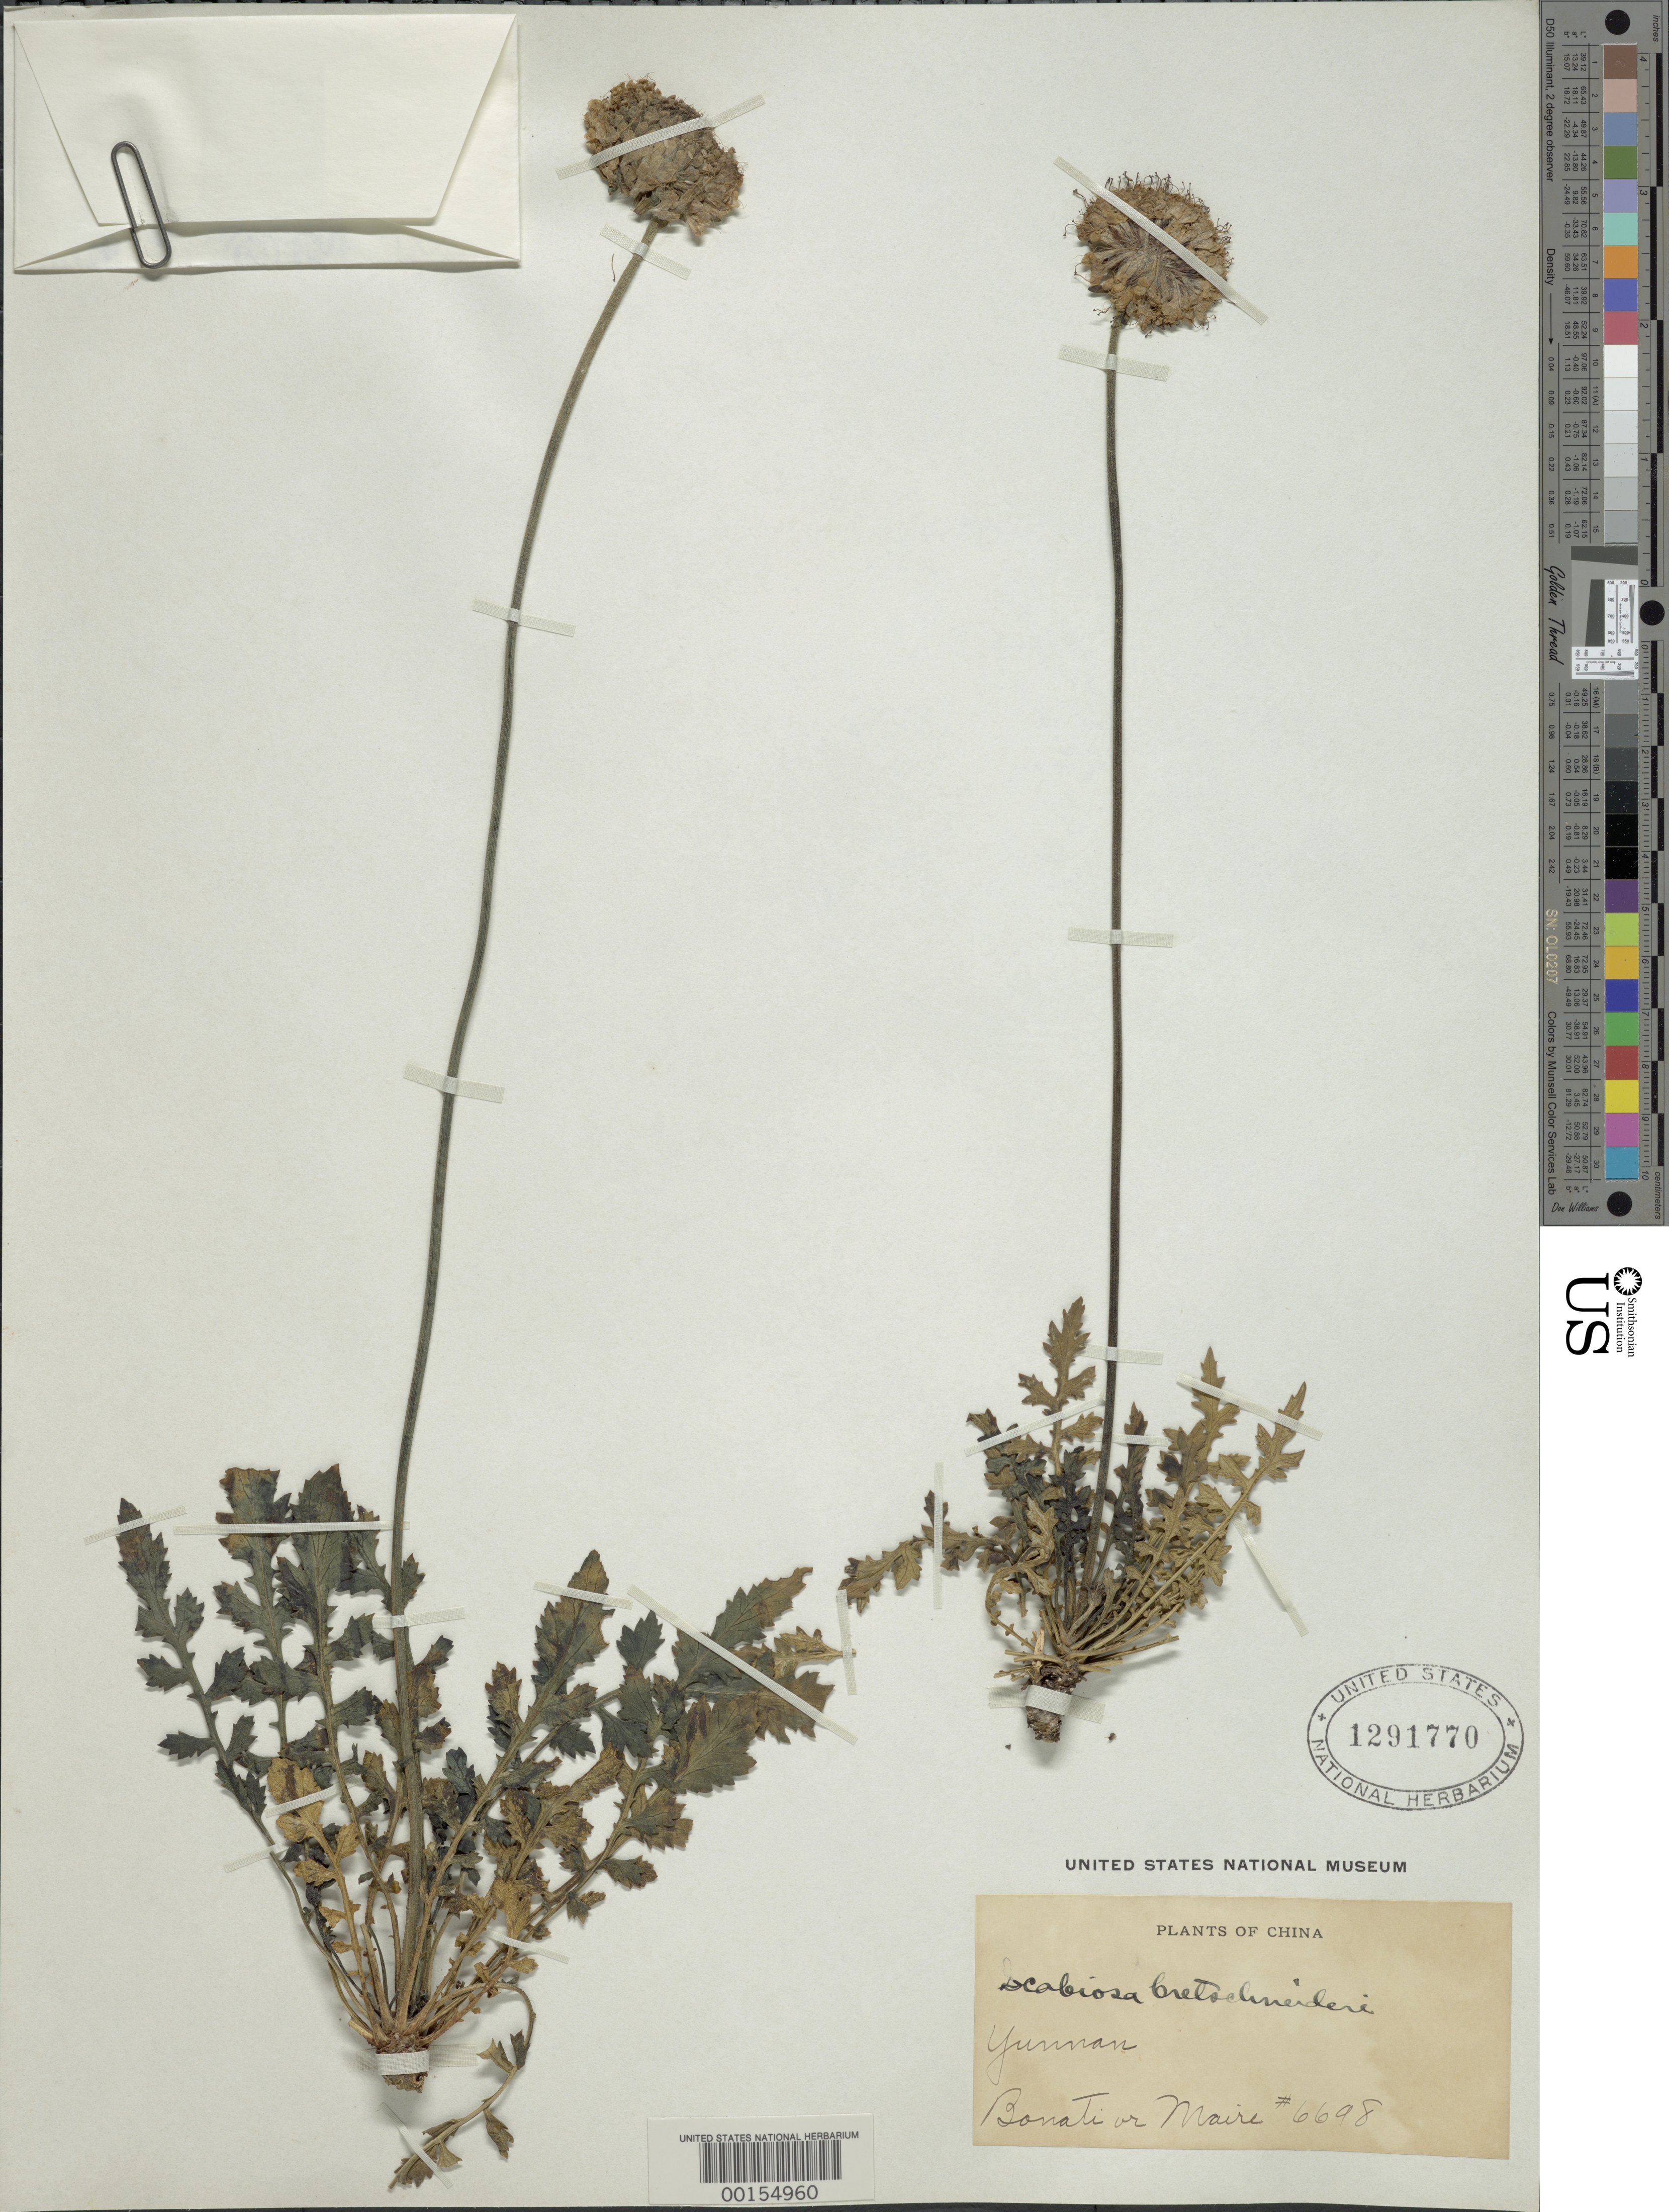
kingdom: Plantae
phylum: Tracheophyta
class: Magnoliopsida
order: Dipsacales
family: Caprifoliaceae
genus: Scabiosa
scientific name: Scabiosa bretschneideri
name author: Batal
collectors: Fr. Marie-Victorin & B. Bonati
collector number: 6698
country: China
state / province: Yunnan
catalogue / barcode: US 1291770